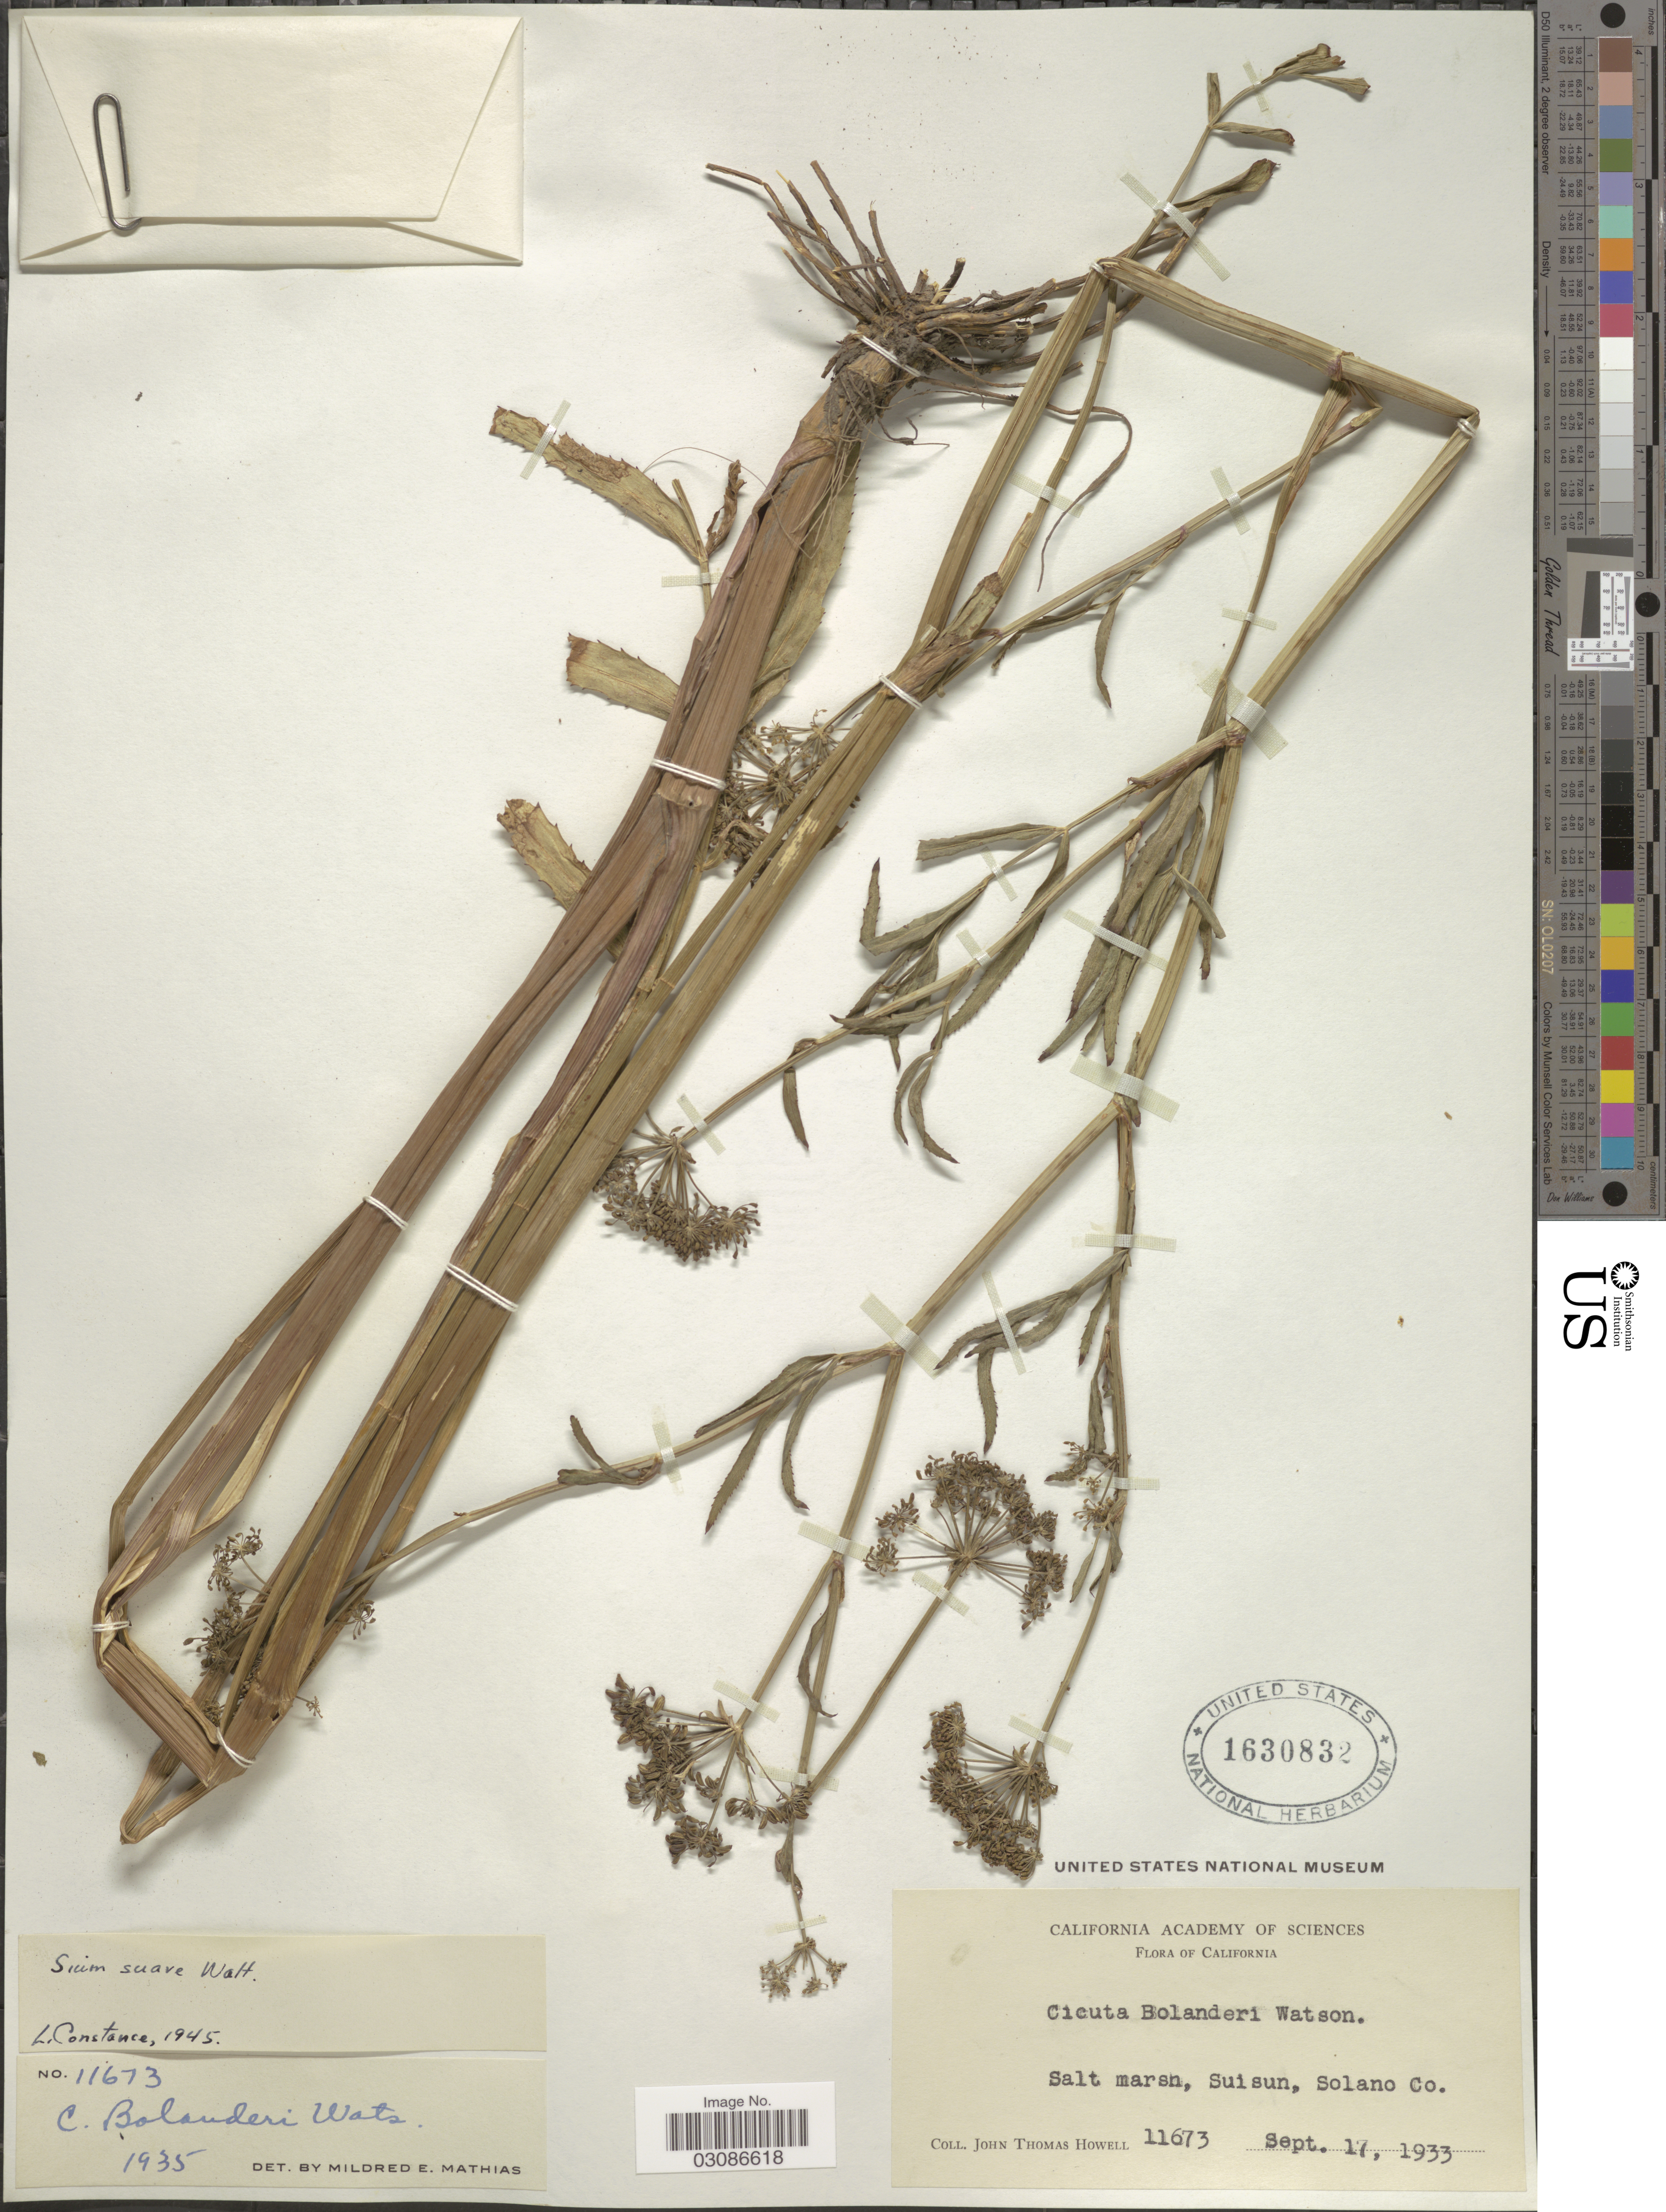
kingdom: Plantae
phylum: Tracheophyta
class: Magnoliopsida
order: Apiales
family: Apiaceae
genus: Sium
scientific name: Sium suave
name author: Walter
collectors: J. T. Howell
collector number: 11673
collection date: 1933-09-17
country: United States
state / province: California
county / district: Solano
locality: Salt marsh, Suisun, Solano Co.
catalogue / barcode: US 1630832